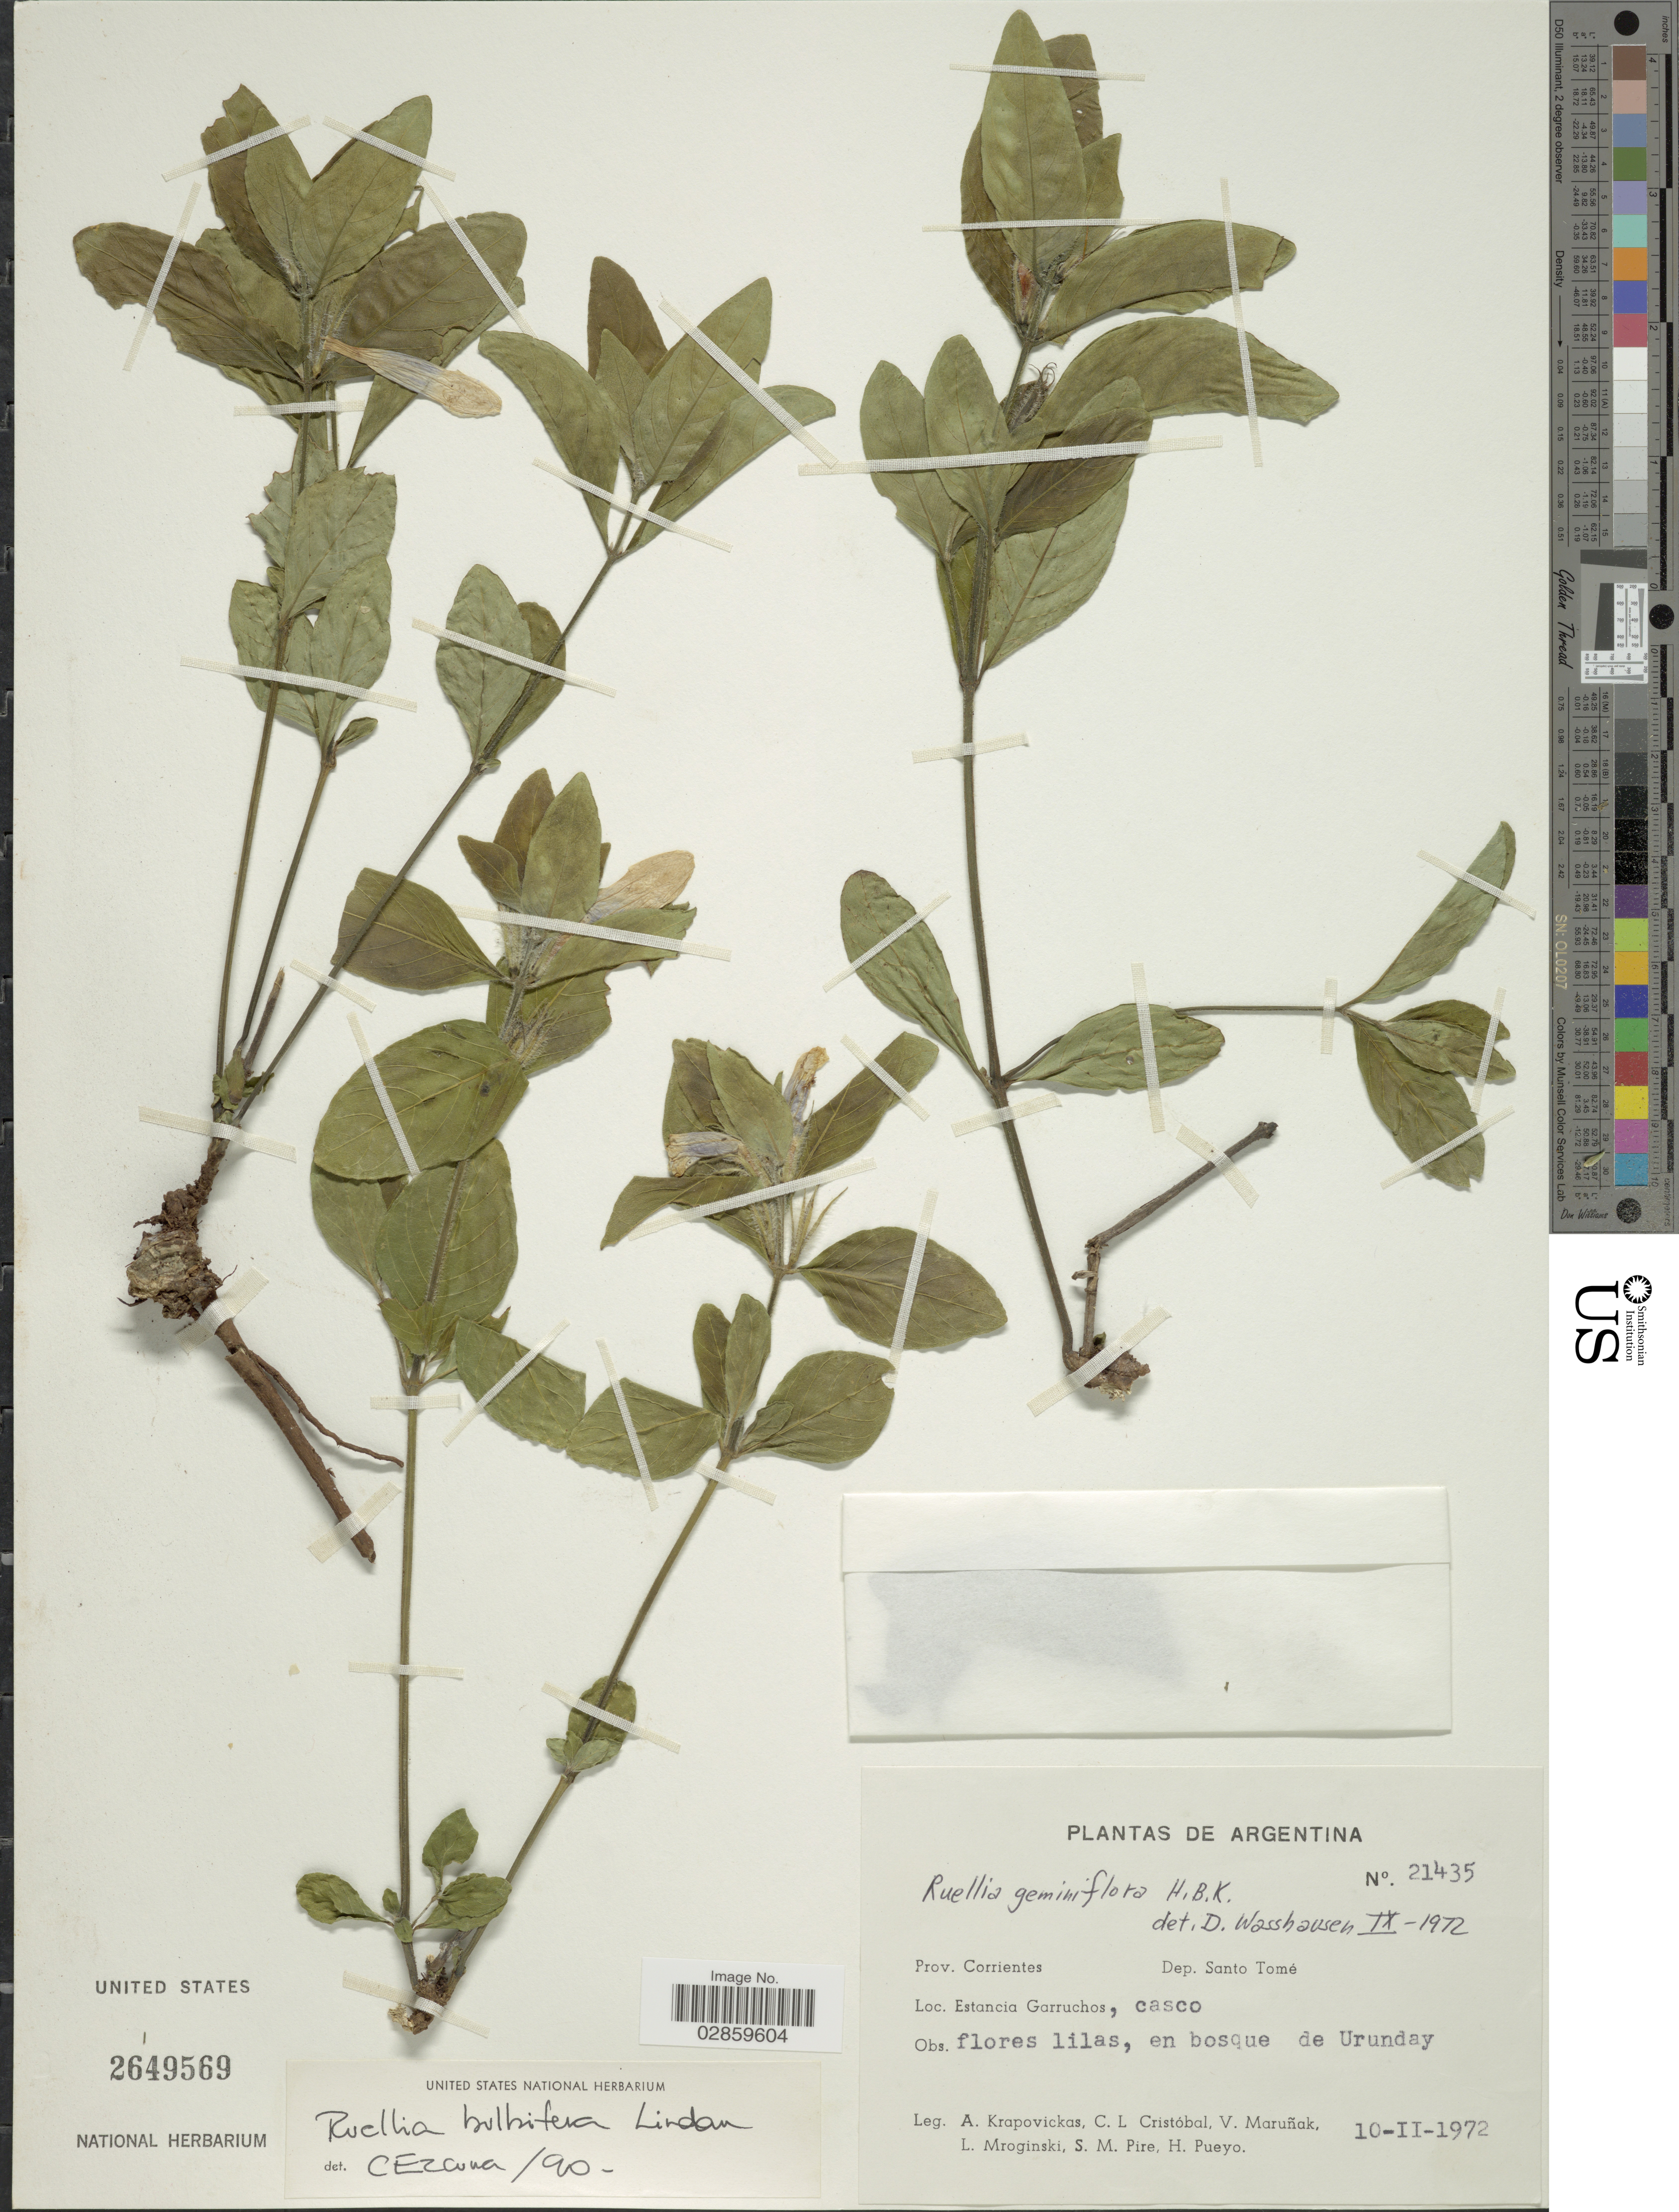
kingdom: Plantae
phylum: Tracheophyta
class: Magnoliopsida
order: Lamiales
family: Acanthaceae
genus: Ruellia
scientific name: Ruellia bulbifera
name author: Lindau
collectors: A. Krapovickas, C. L. Cristóbal, V. Maruñak, L. Mroginski & et al.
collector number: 21435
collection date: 1972-02-10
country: Argentina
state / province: Corrientes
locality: Dep. Santo Tomé. Estancia Garruchos, casco. En bosque de Urunday.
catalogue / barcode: US 2649569